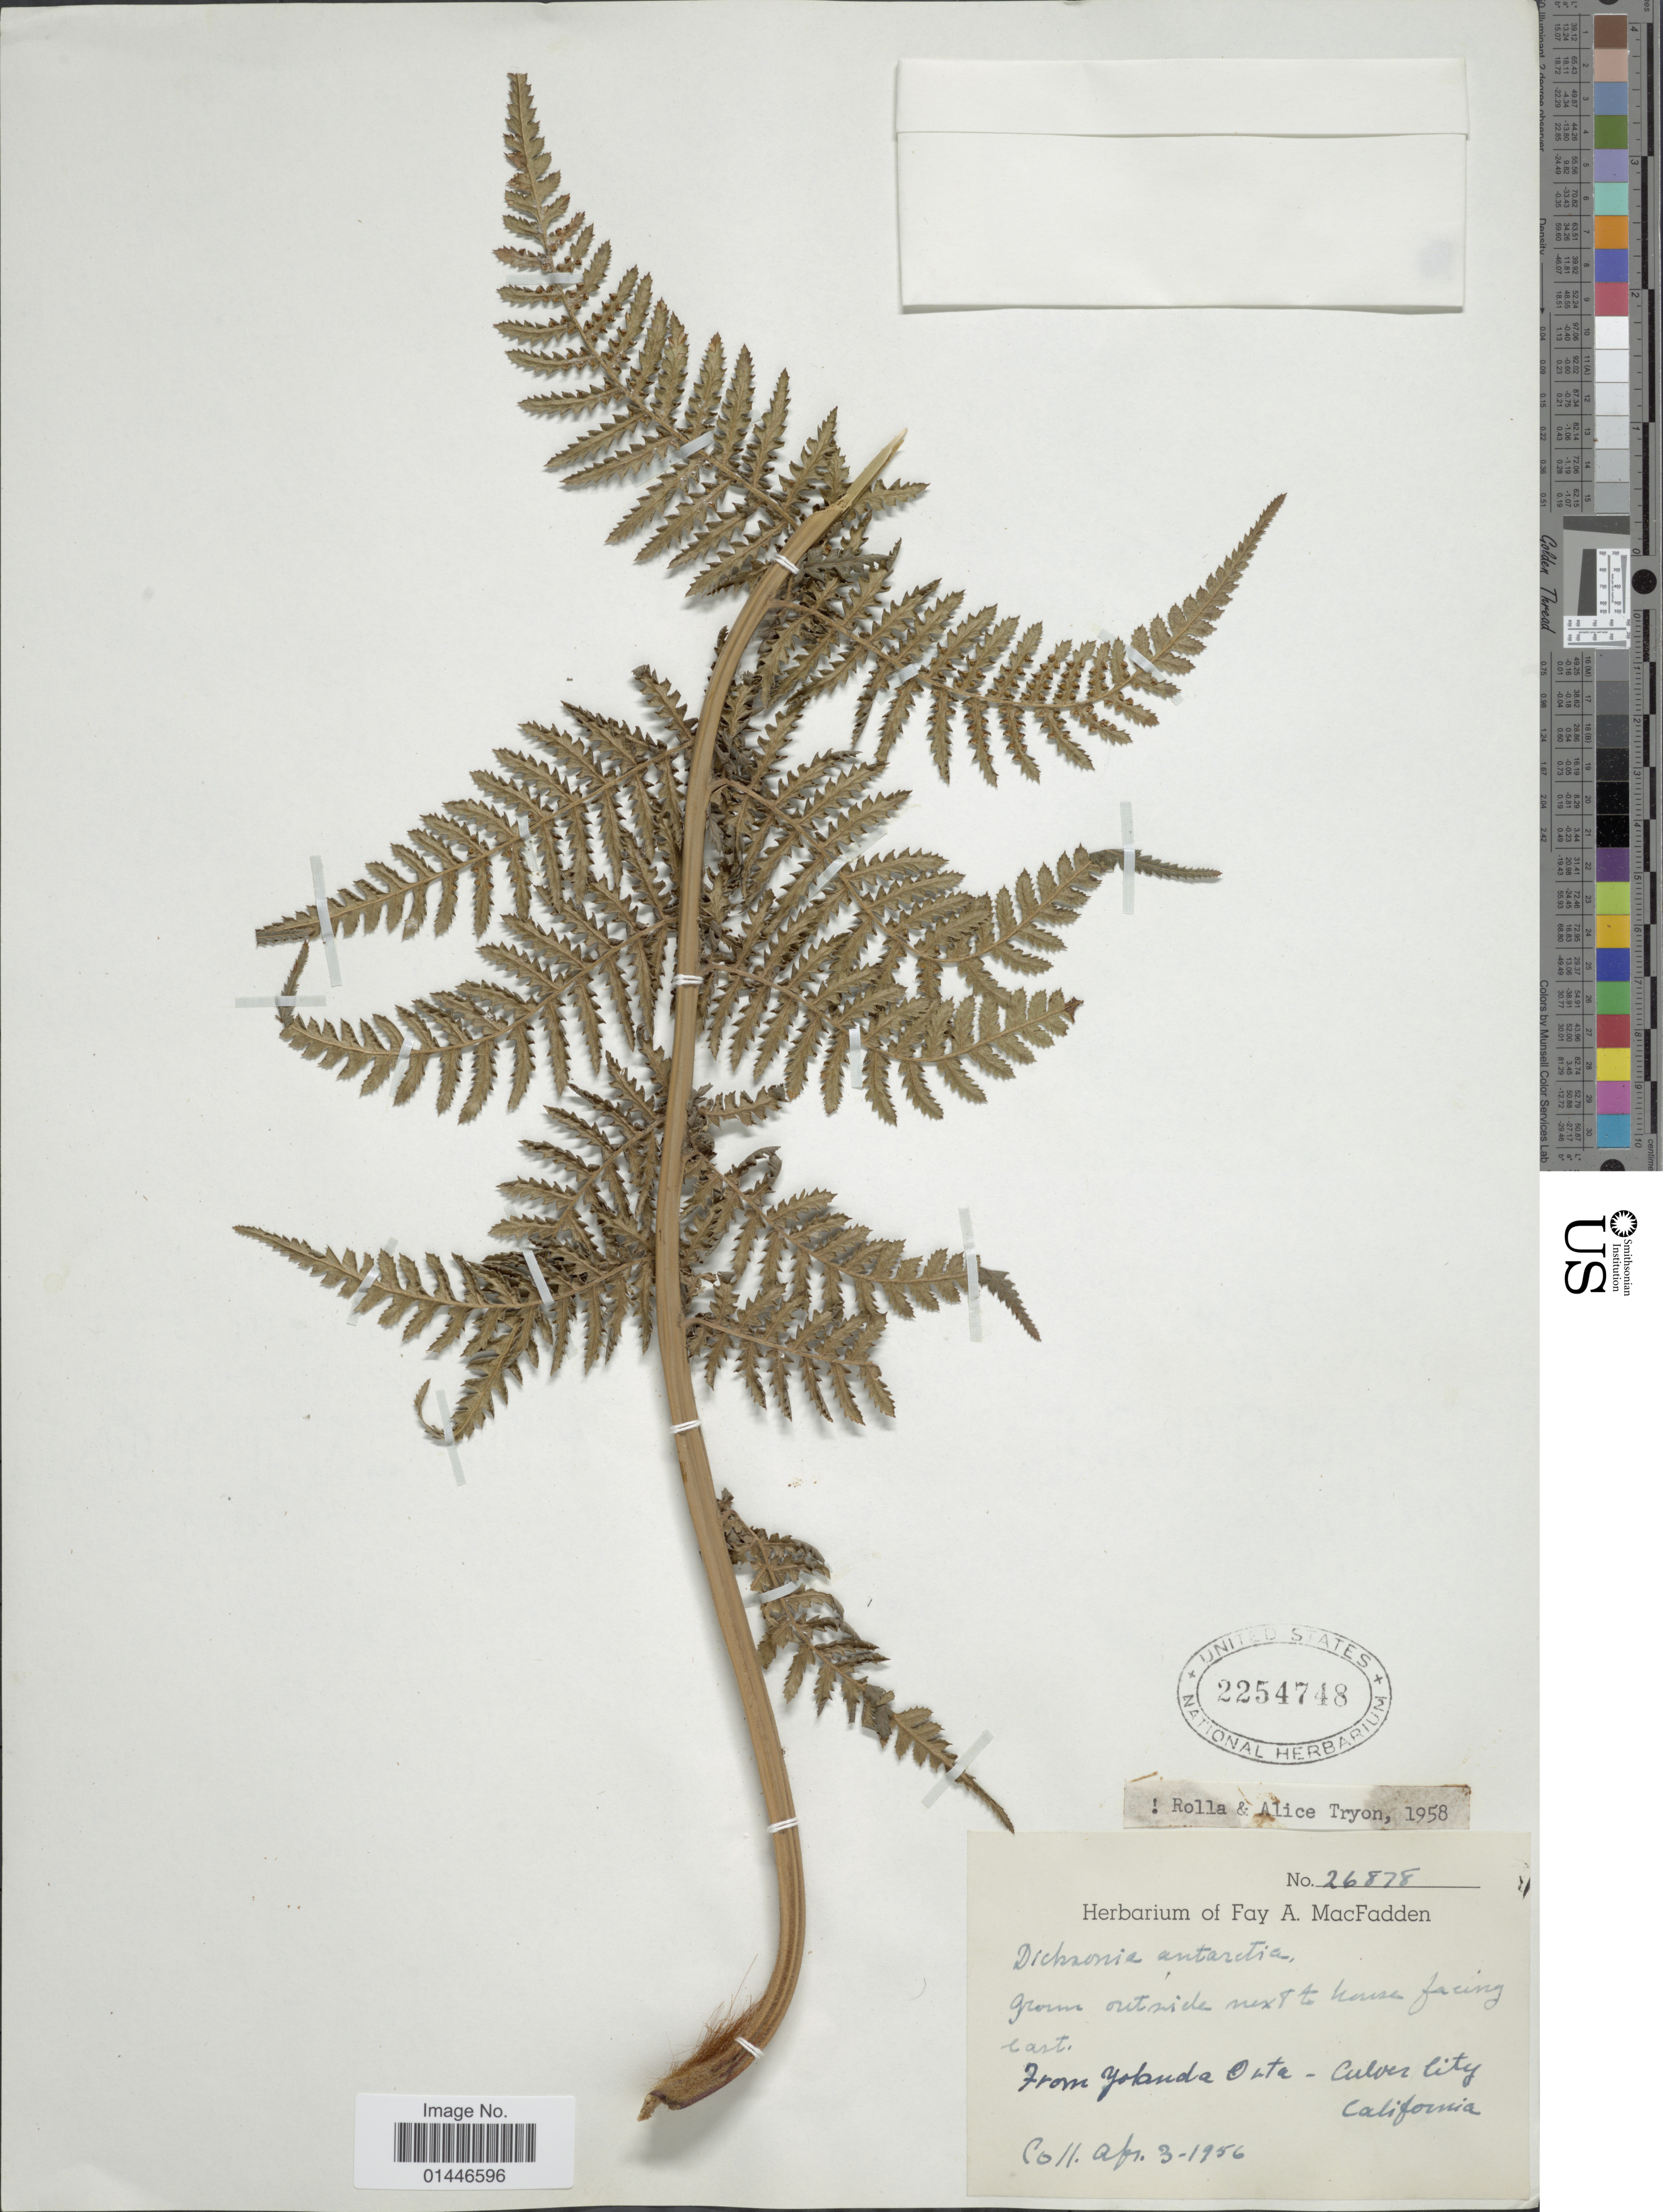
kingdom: Plantae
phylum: Tracheophyta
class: Polypodiopsida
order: Cyatheales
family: Dicksoniaceae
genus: Dicksonia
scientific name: Dicksonia fibrosa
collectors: ex herb. Fay A. MacFadden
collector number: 26878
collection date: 1956-04-03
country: United States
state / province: California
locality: Outside next to house facing east, Culver City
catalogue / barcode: US 2254748